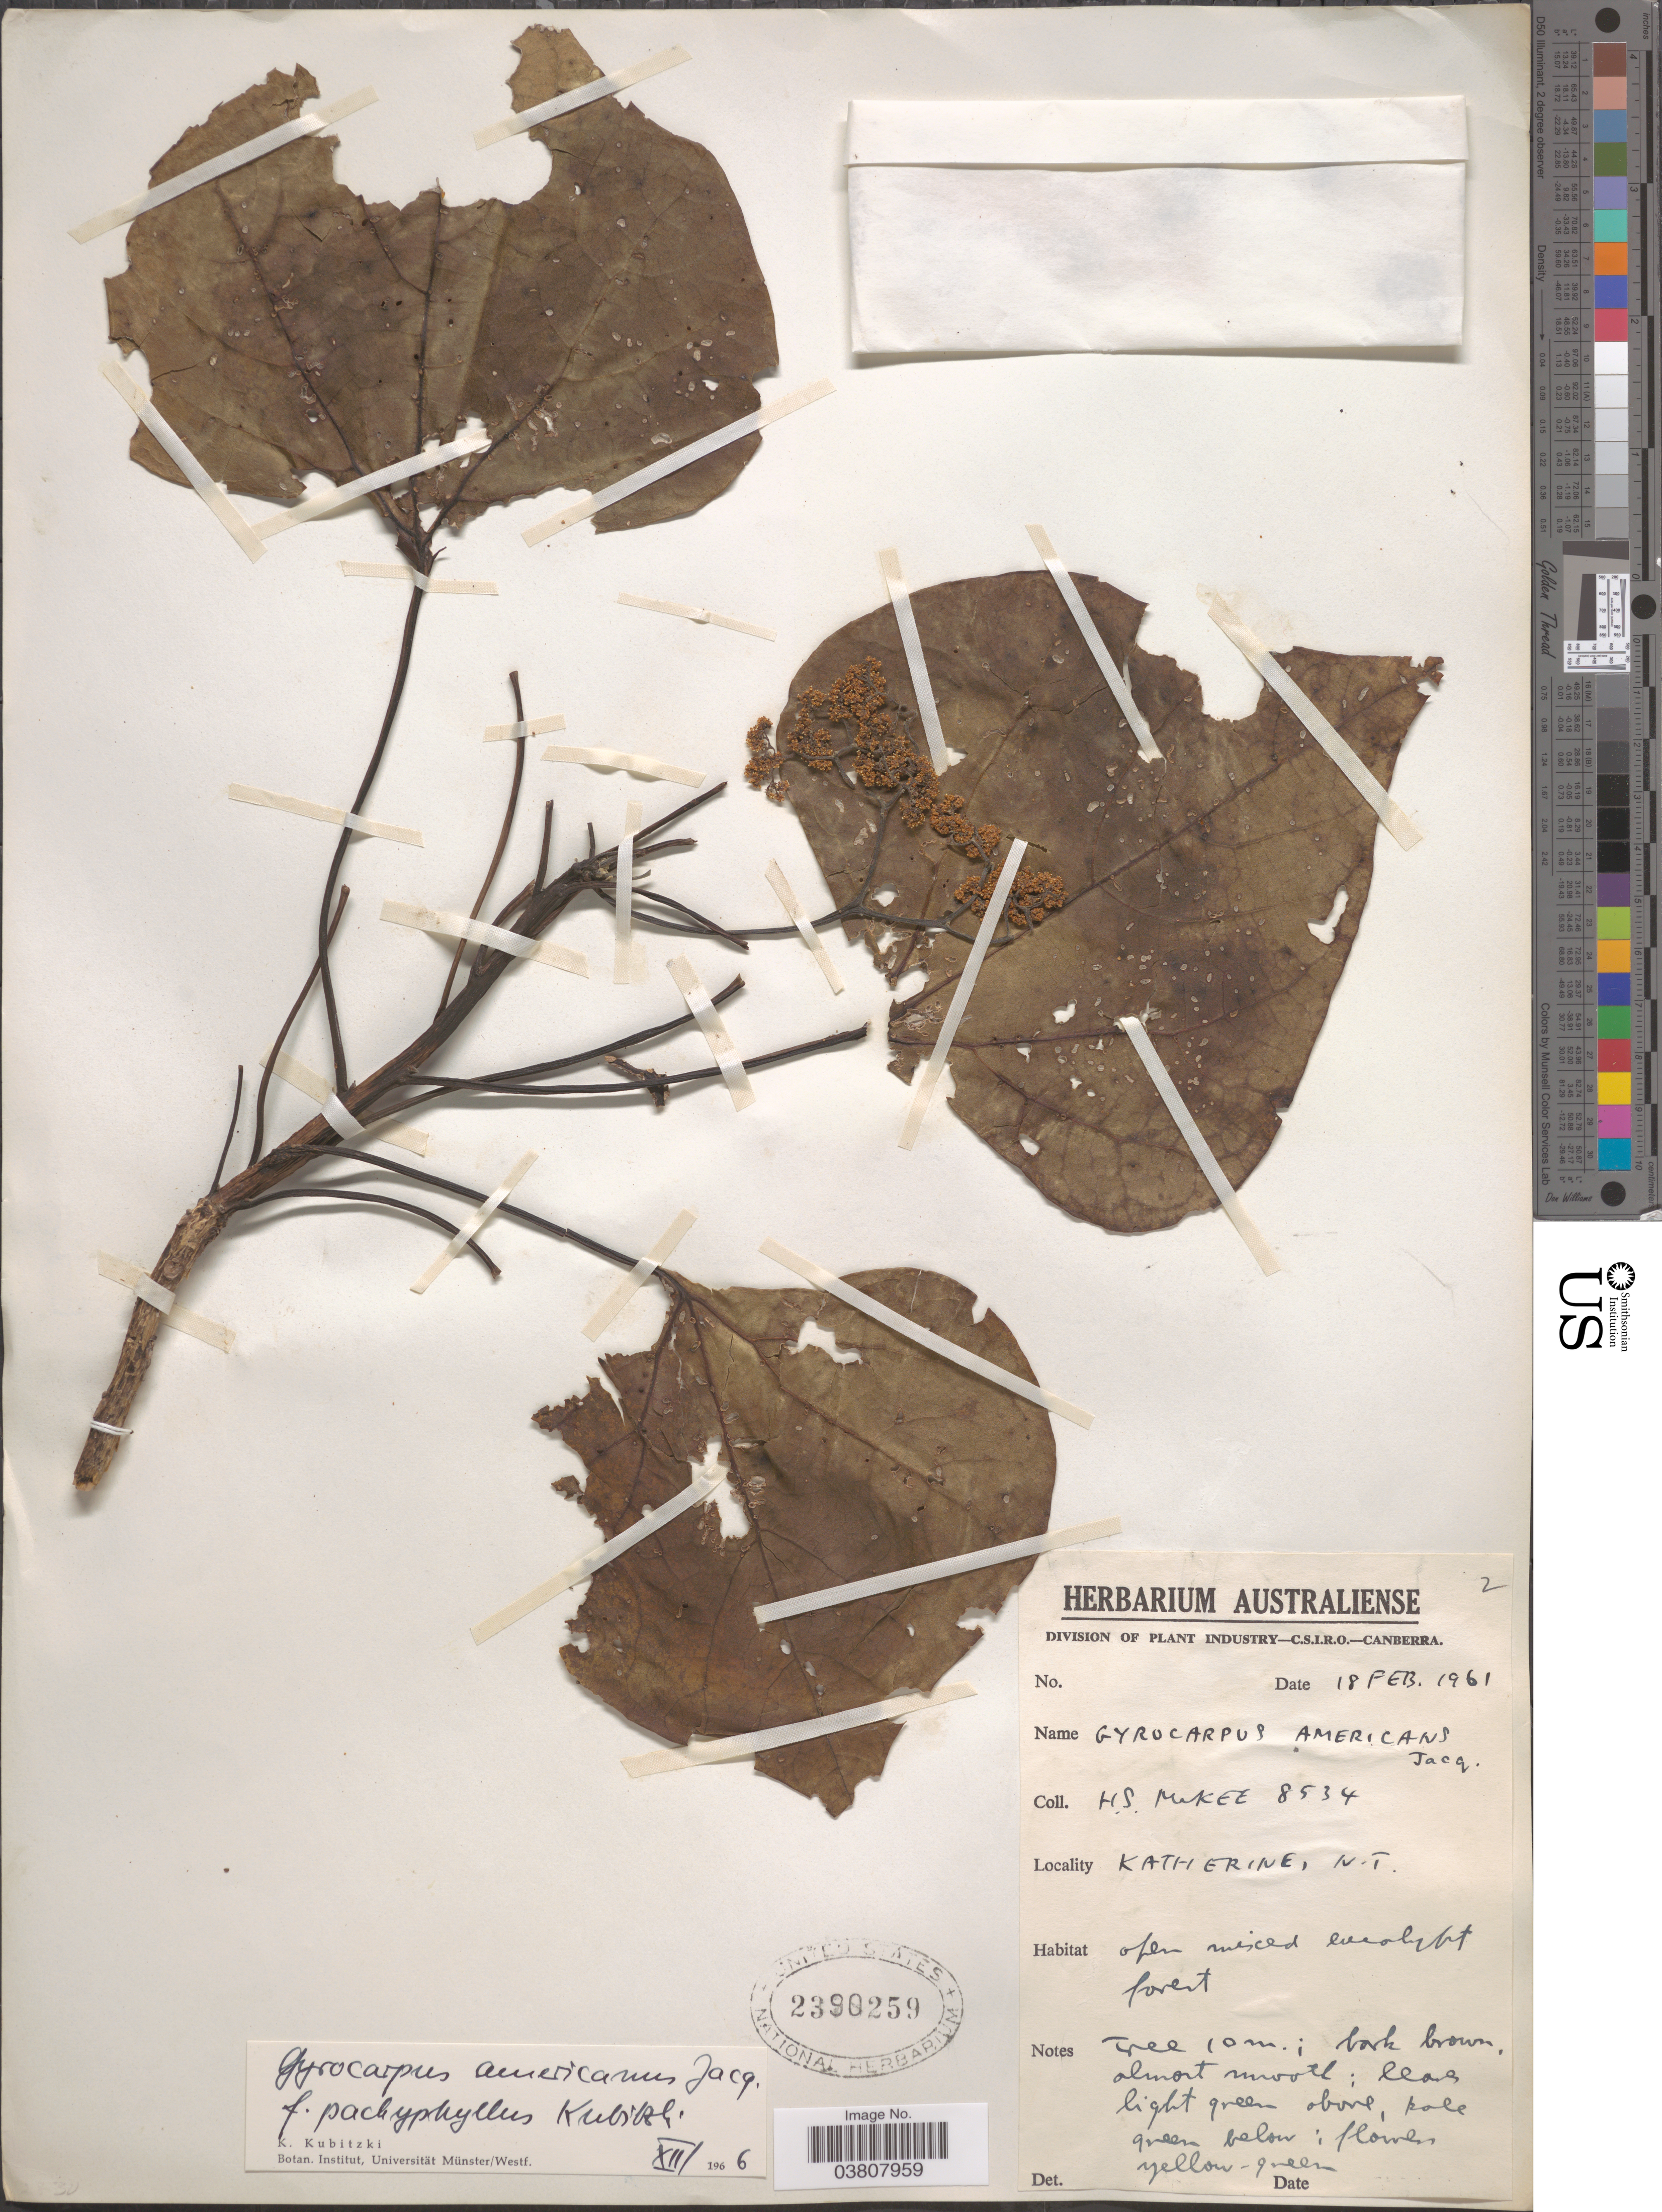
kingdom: Plantae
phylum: Tracheophyta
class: Magnoliopsida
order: Laurales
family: Hernandiaceae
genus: Gyrocarpus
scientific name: Gyrocarpus americanus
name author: Jacq.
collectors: H. Mackee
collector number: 8534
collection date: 1961-02-18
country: Australia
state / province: Northern Territory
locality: Katherine.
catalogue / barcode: US 2390259